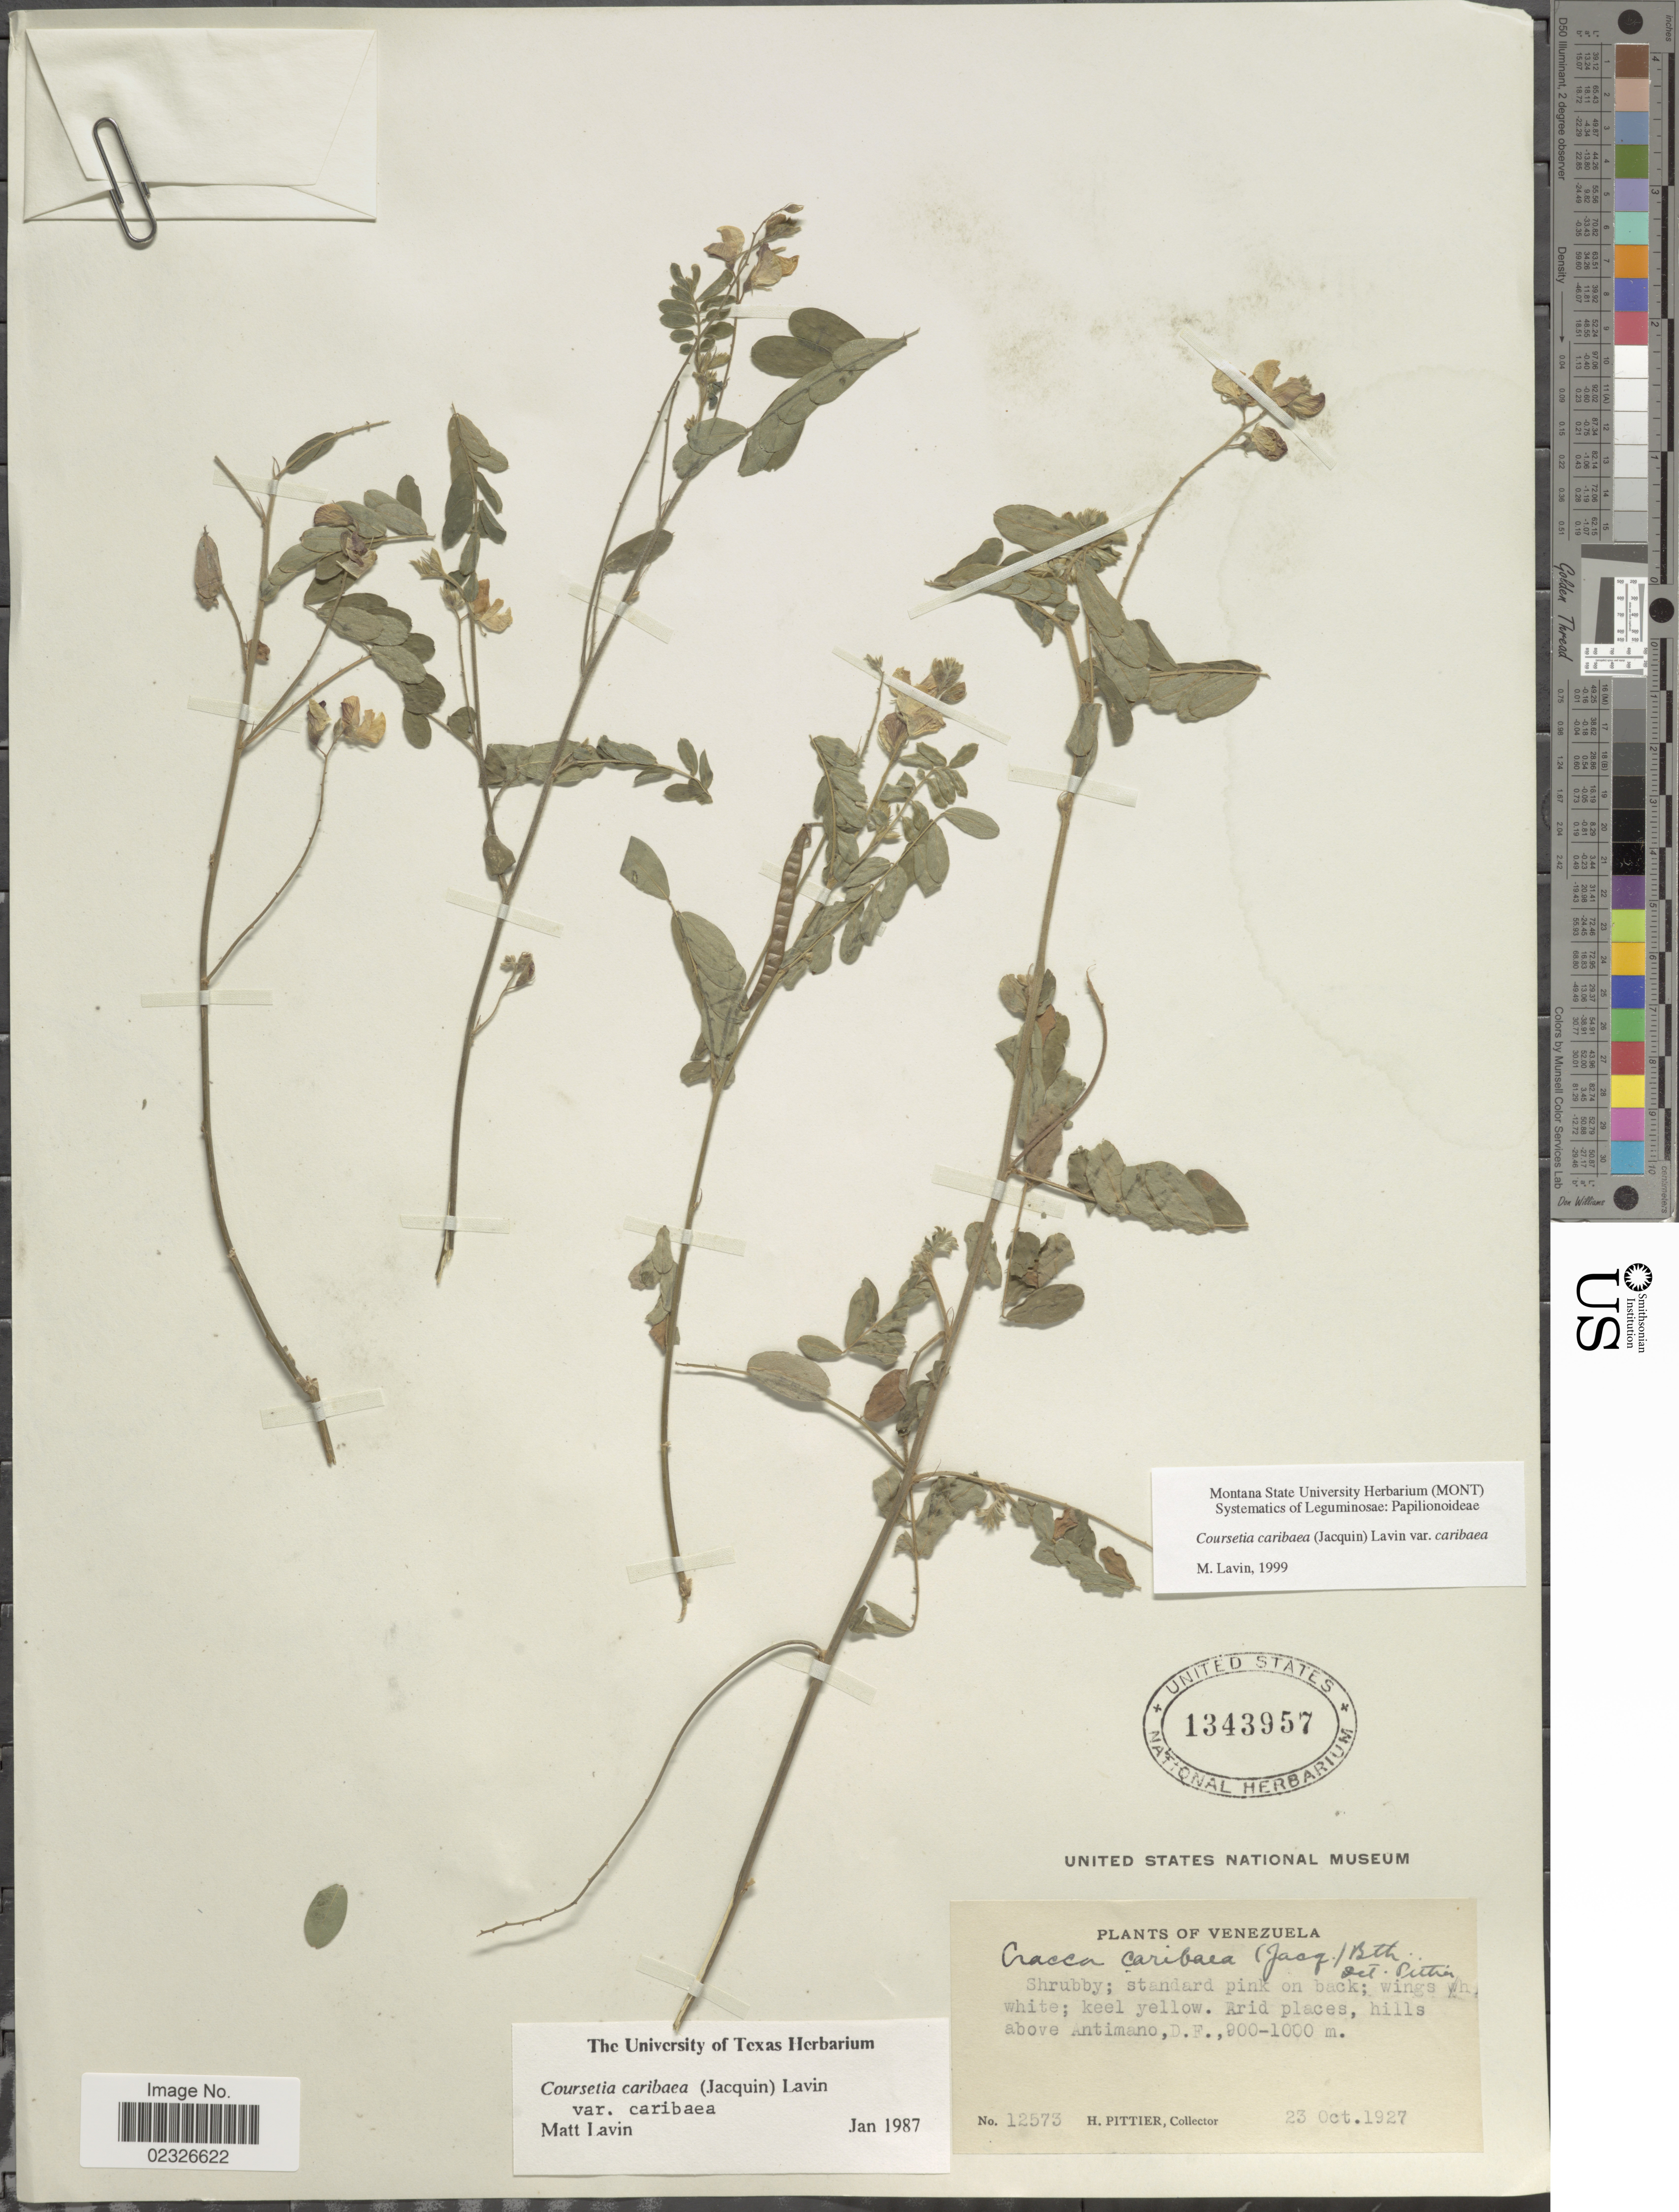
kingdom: Plantae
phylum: Tracheophyta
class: Magnoliopsida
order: Fabales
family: Fabaceae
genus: Coursetia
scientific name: Coursetia caribaea var. caribaea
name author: (Jacq.) Lavin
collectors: H. F. Pittier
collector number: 12573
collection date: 1927-10-23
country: Venezuela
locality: Arid places, hills above Antimano, D. F.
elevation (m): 900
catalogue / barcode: US 1343957